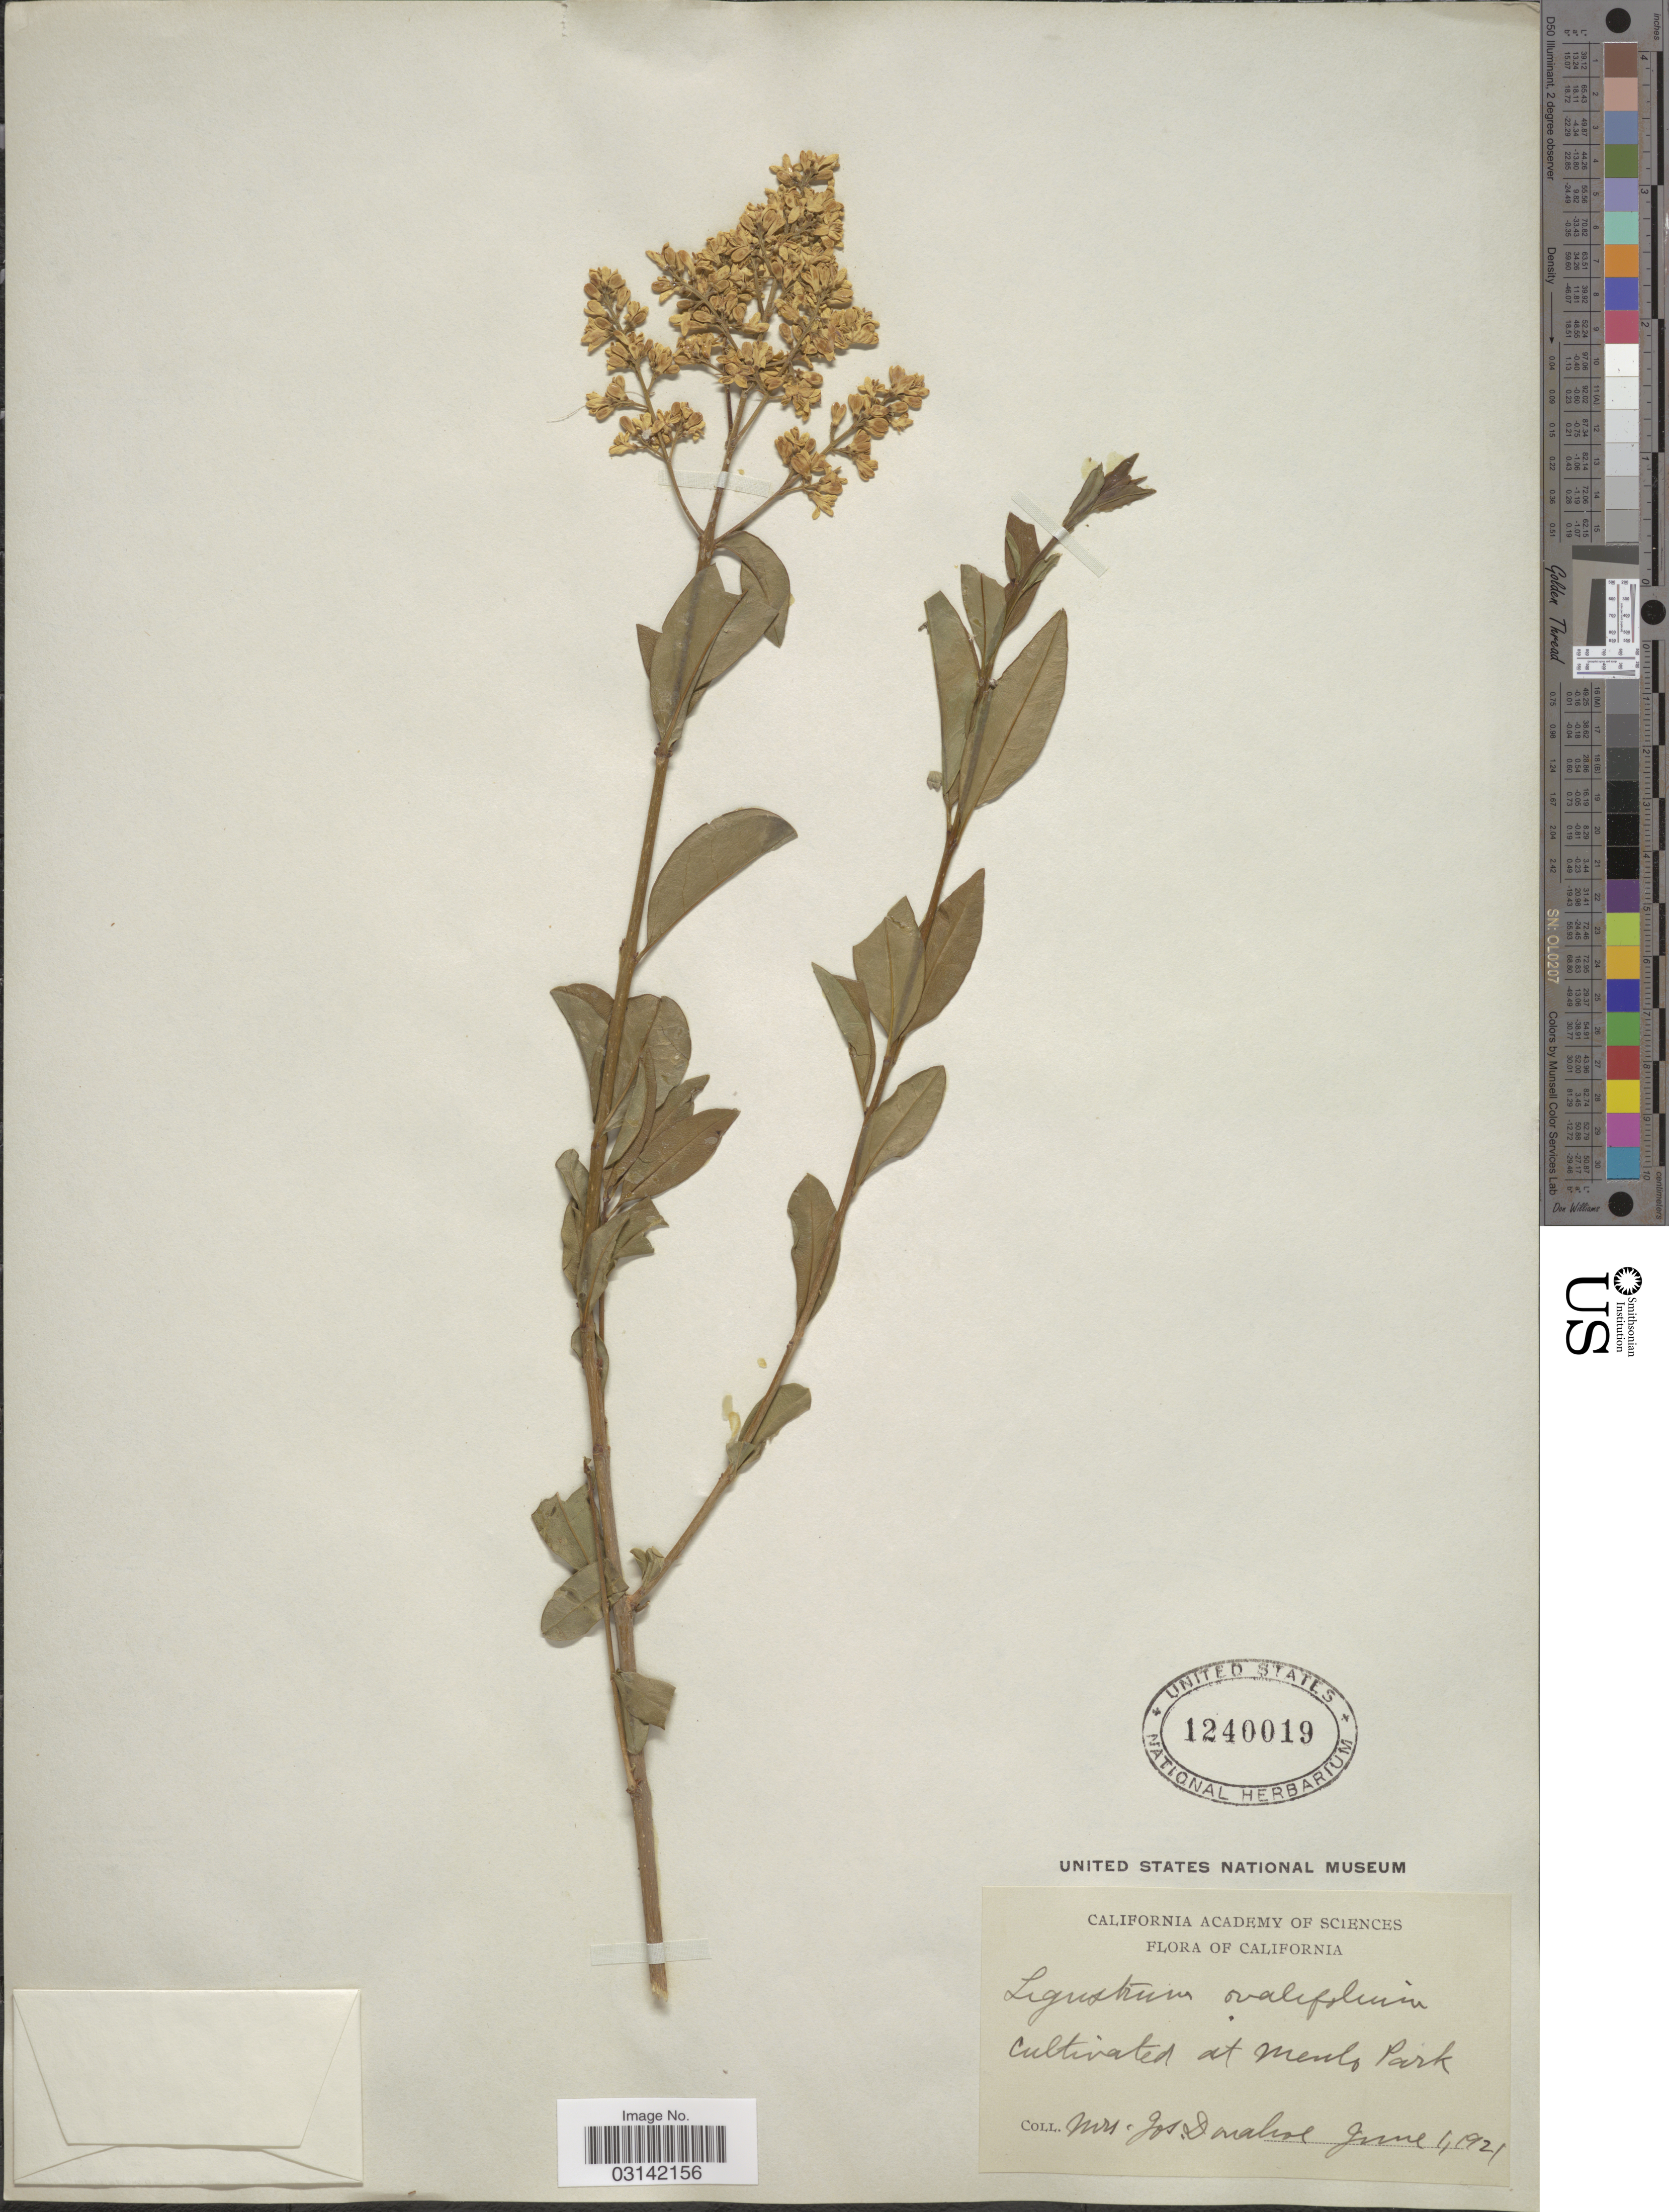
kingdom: Plantae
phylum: Tracheophyta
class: Magnoliopsida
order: Lamiales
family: Oleaceae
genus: Ligustrum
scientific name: Ligustrum ovalifolium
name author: Hassk.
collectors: J. Donahoe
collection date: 1921-06-01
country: United States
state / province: California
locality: Cultivated at Menlo Park.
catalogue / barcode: US 1240019